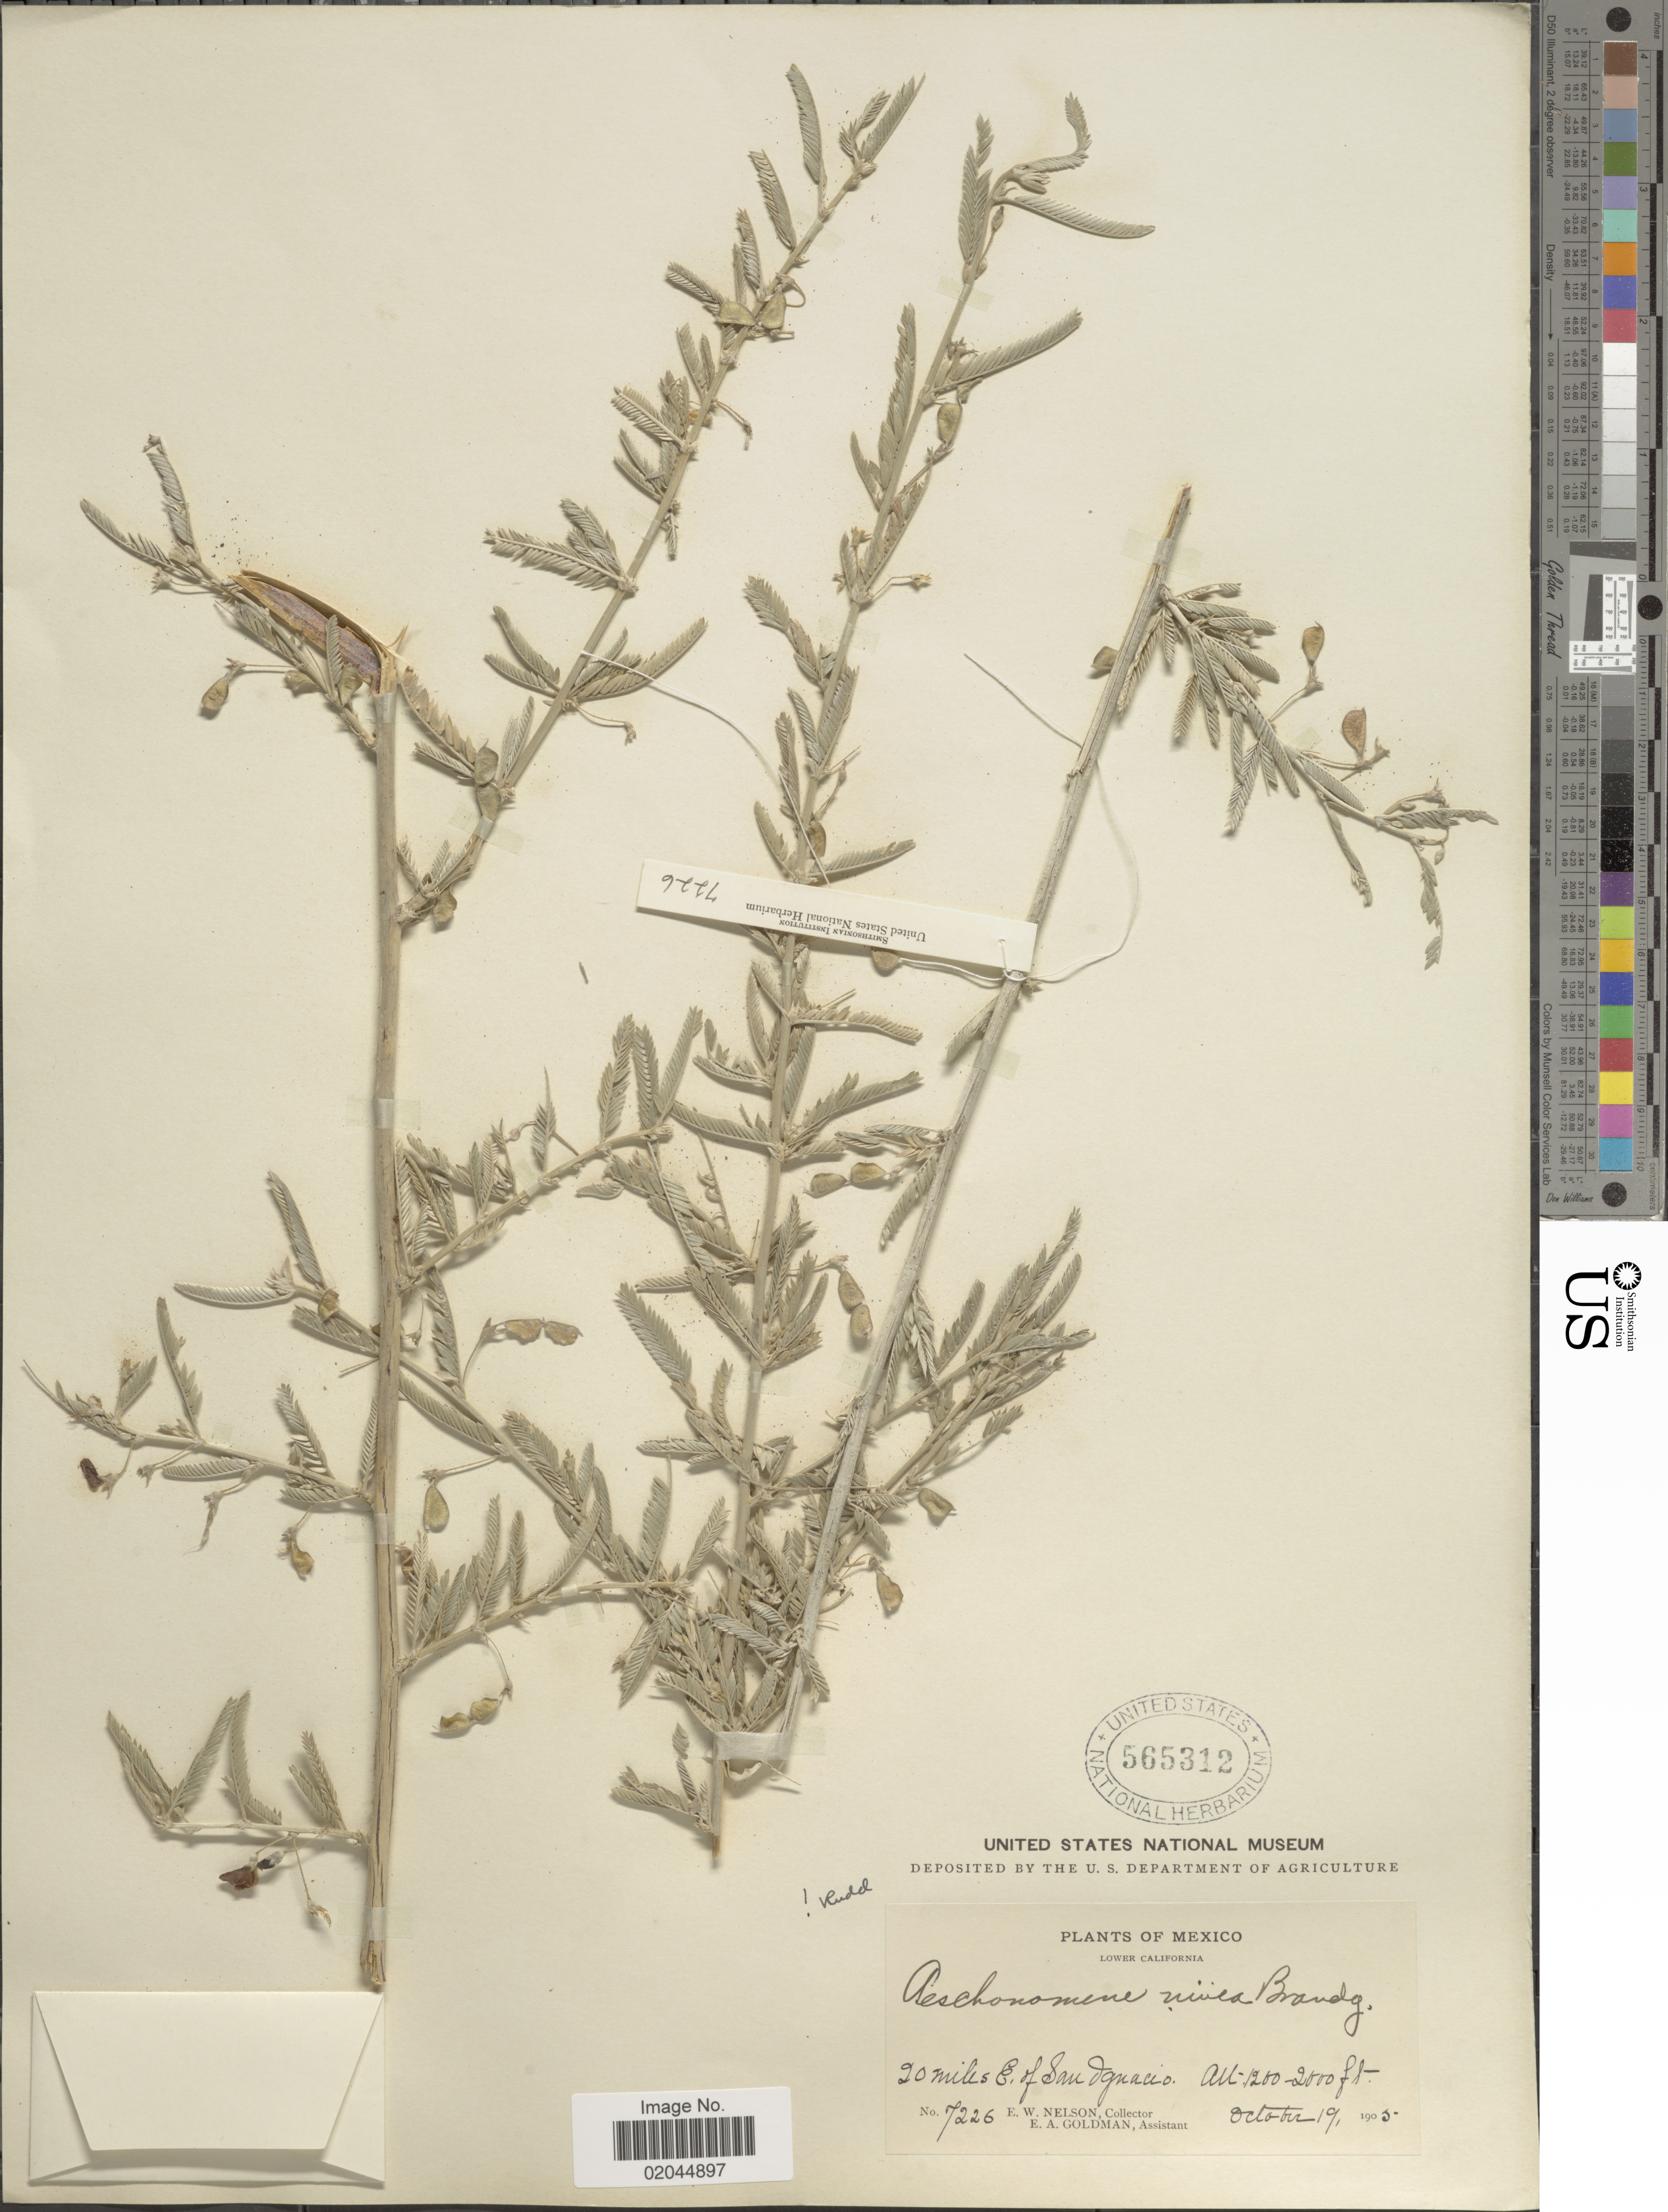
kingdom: Plantae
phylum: Tracheophyta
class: Magnoliopsida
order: Fabales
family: Fabaceae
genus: Aeschynomene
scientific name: Aeschynomene nivea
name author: Brandegee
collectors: E. W. Nelson & E. A. Goldman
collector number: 7226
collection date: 1905-10-19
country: Mexico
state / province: Baja California Sur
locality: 20 miles E of San Ignacio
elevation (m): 366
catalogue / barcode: US 565312